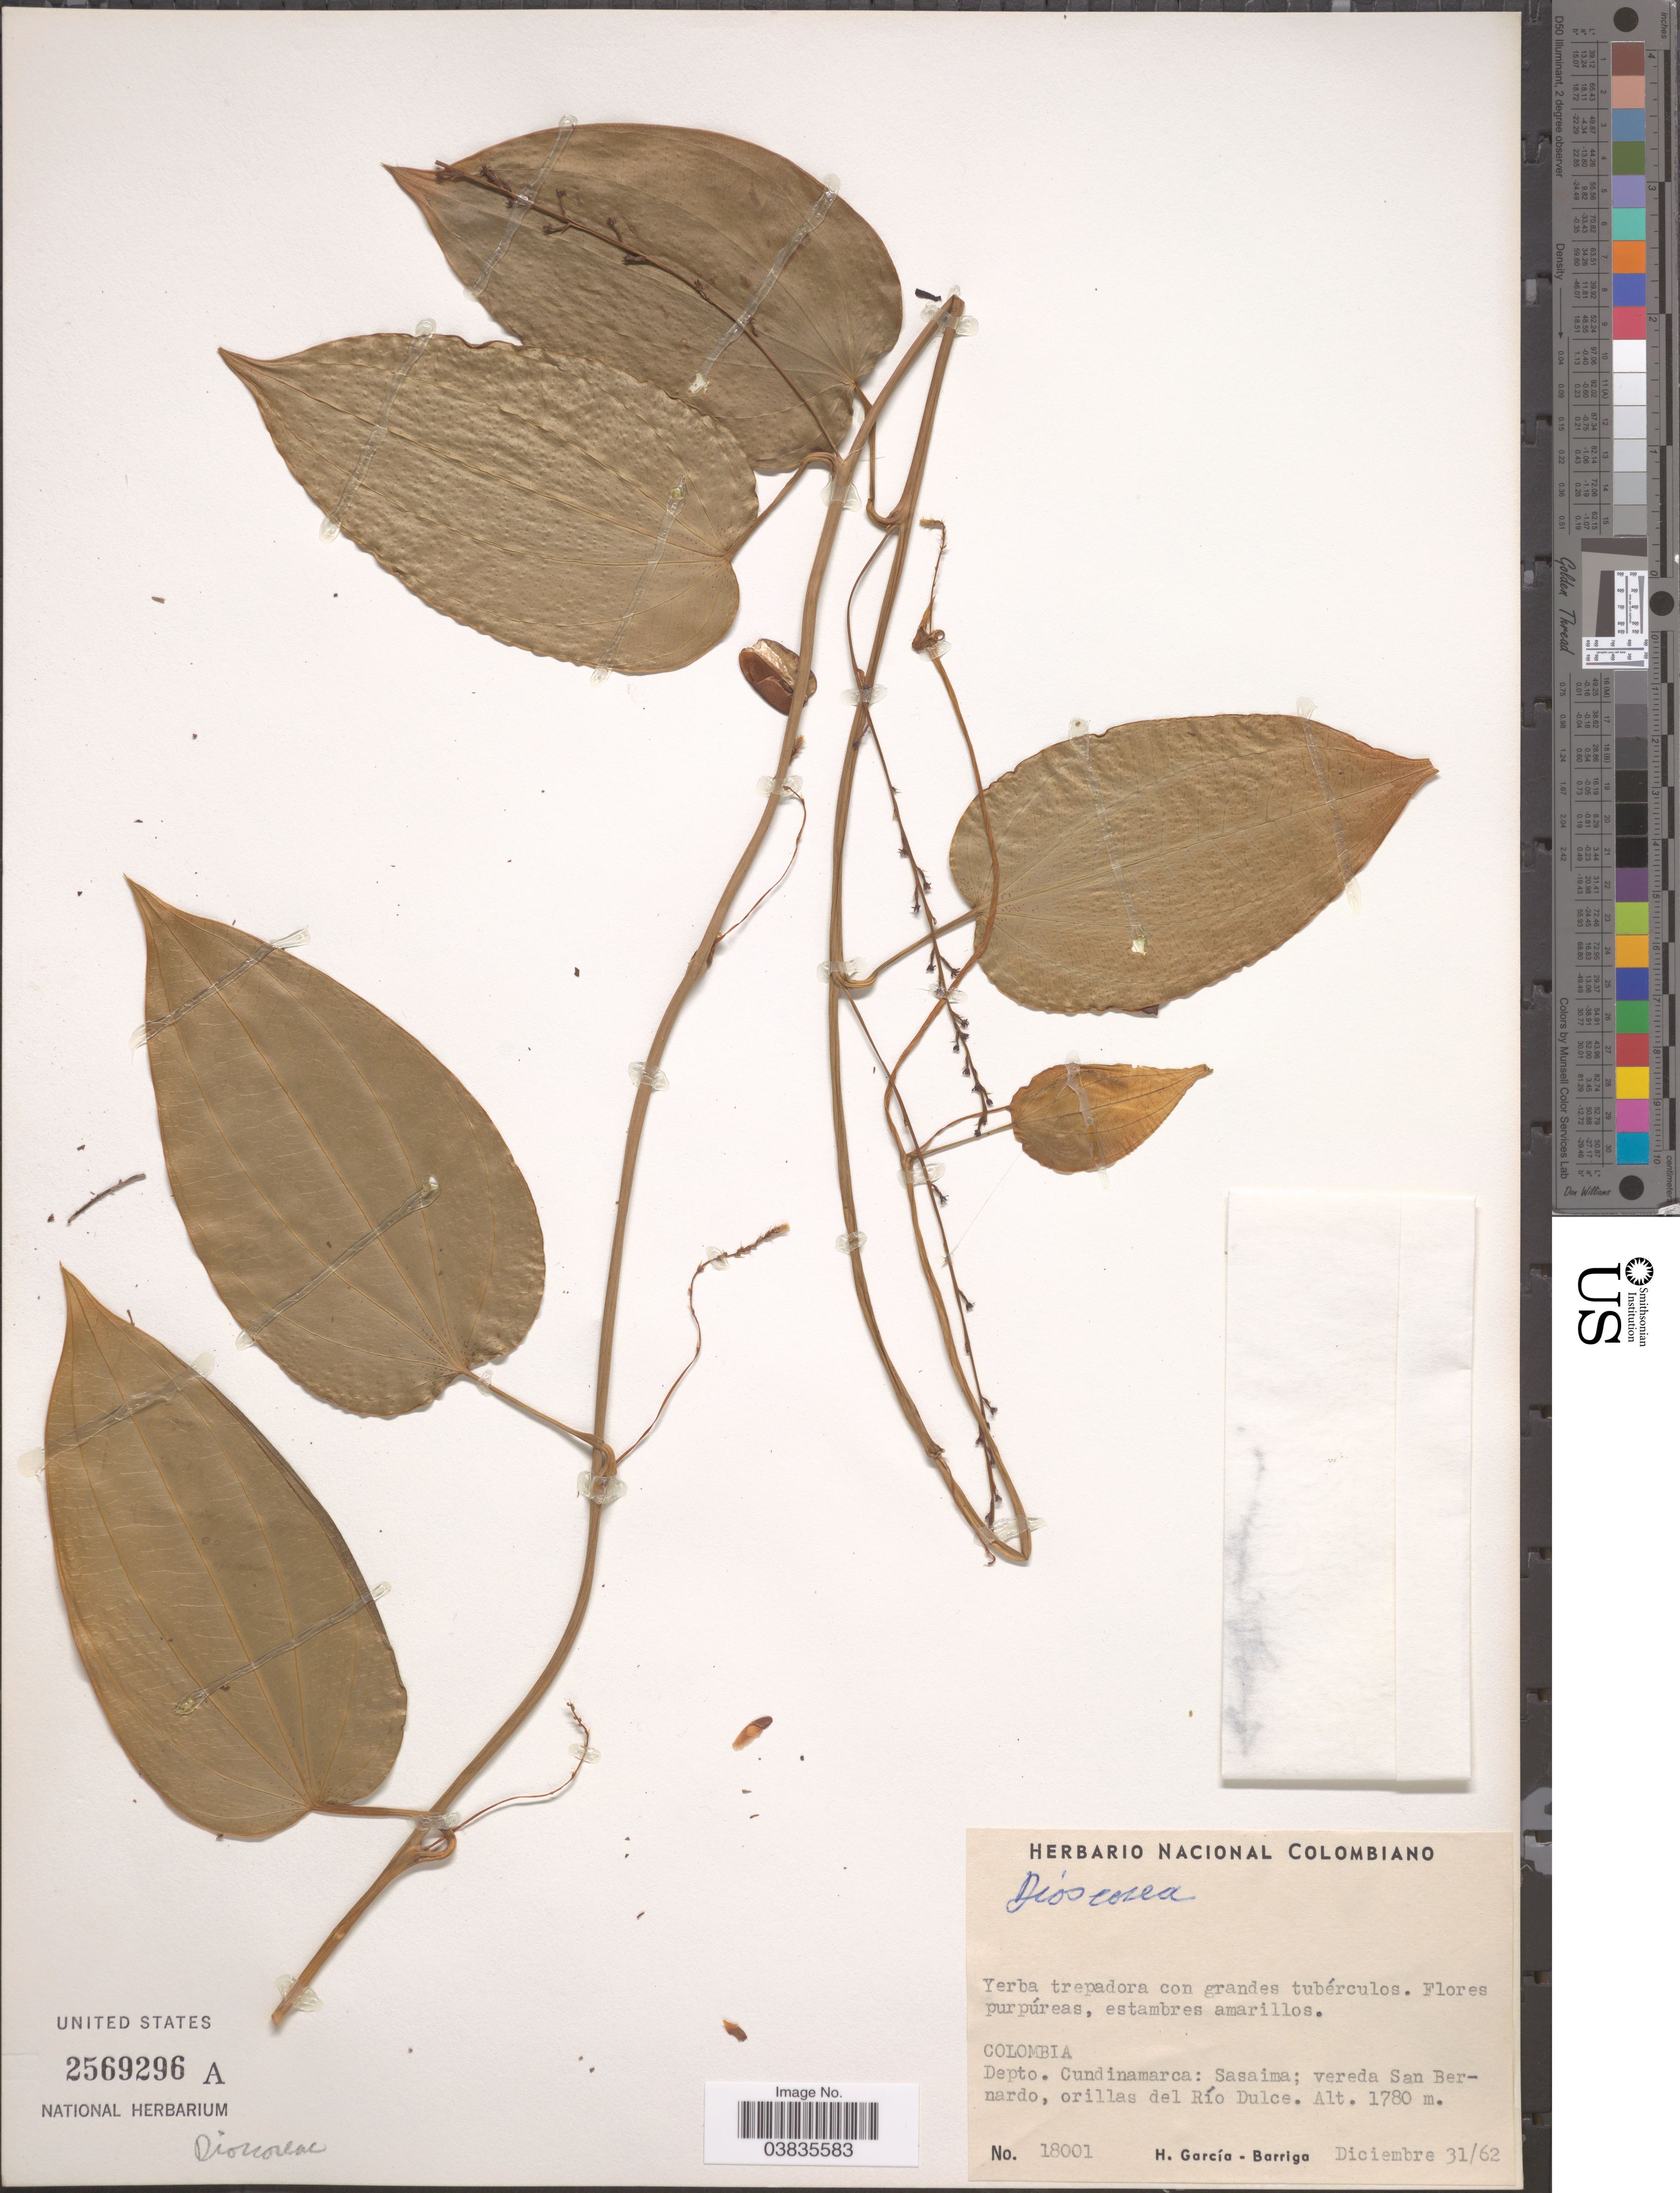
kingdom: Plantae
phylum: Tracheophyta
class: Liliopsida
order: Dioscoreales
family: Dioscoreaceae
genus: Dioscorea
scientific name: Dioscorea sp.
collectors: H. García Barriga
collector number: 18001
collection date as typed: Transcribed d/m/y: 31/12/62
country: Colombia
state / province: Cundinamarca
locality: Depto. Cundinamarca: Sasaima; vereda San Bernardo, orillas del Río Dulce.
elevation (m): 1780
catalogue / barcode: US 2569296A